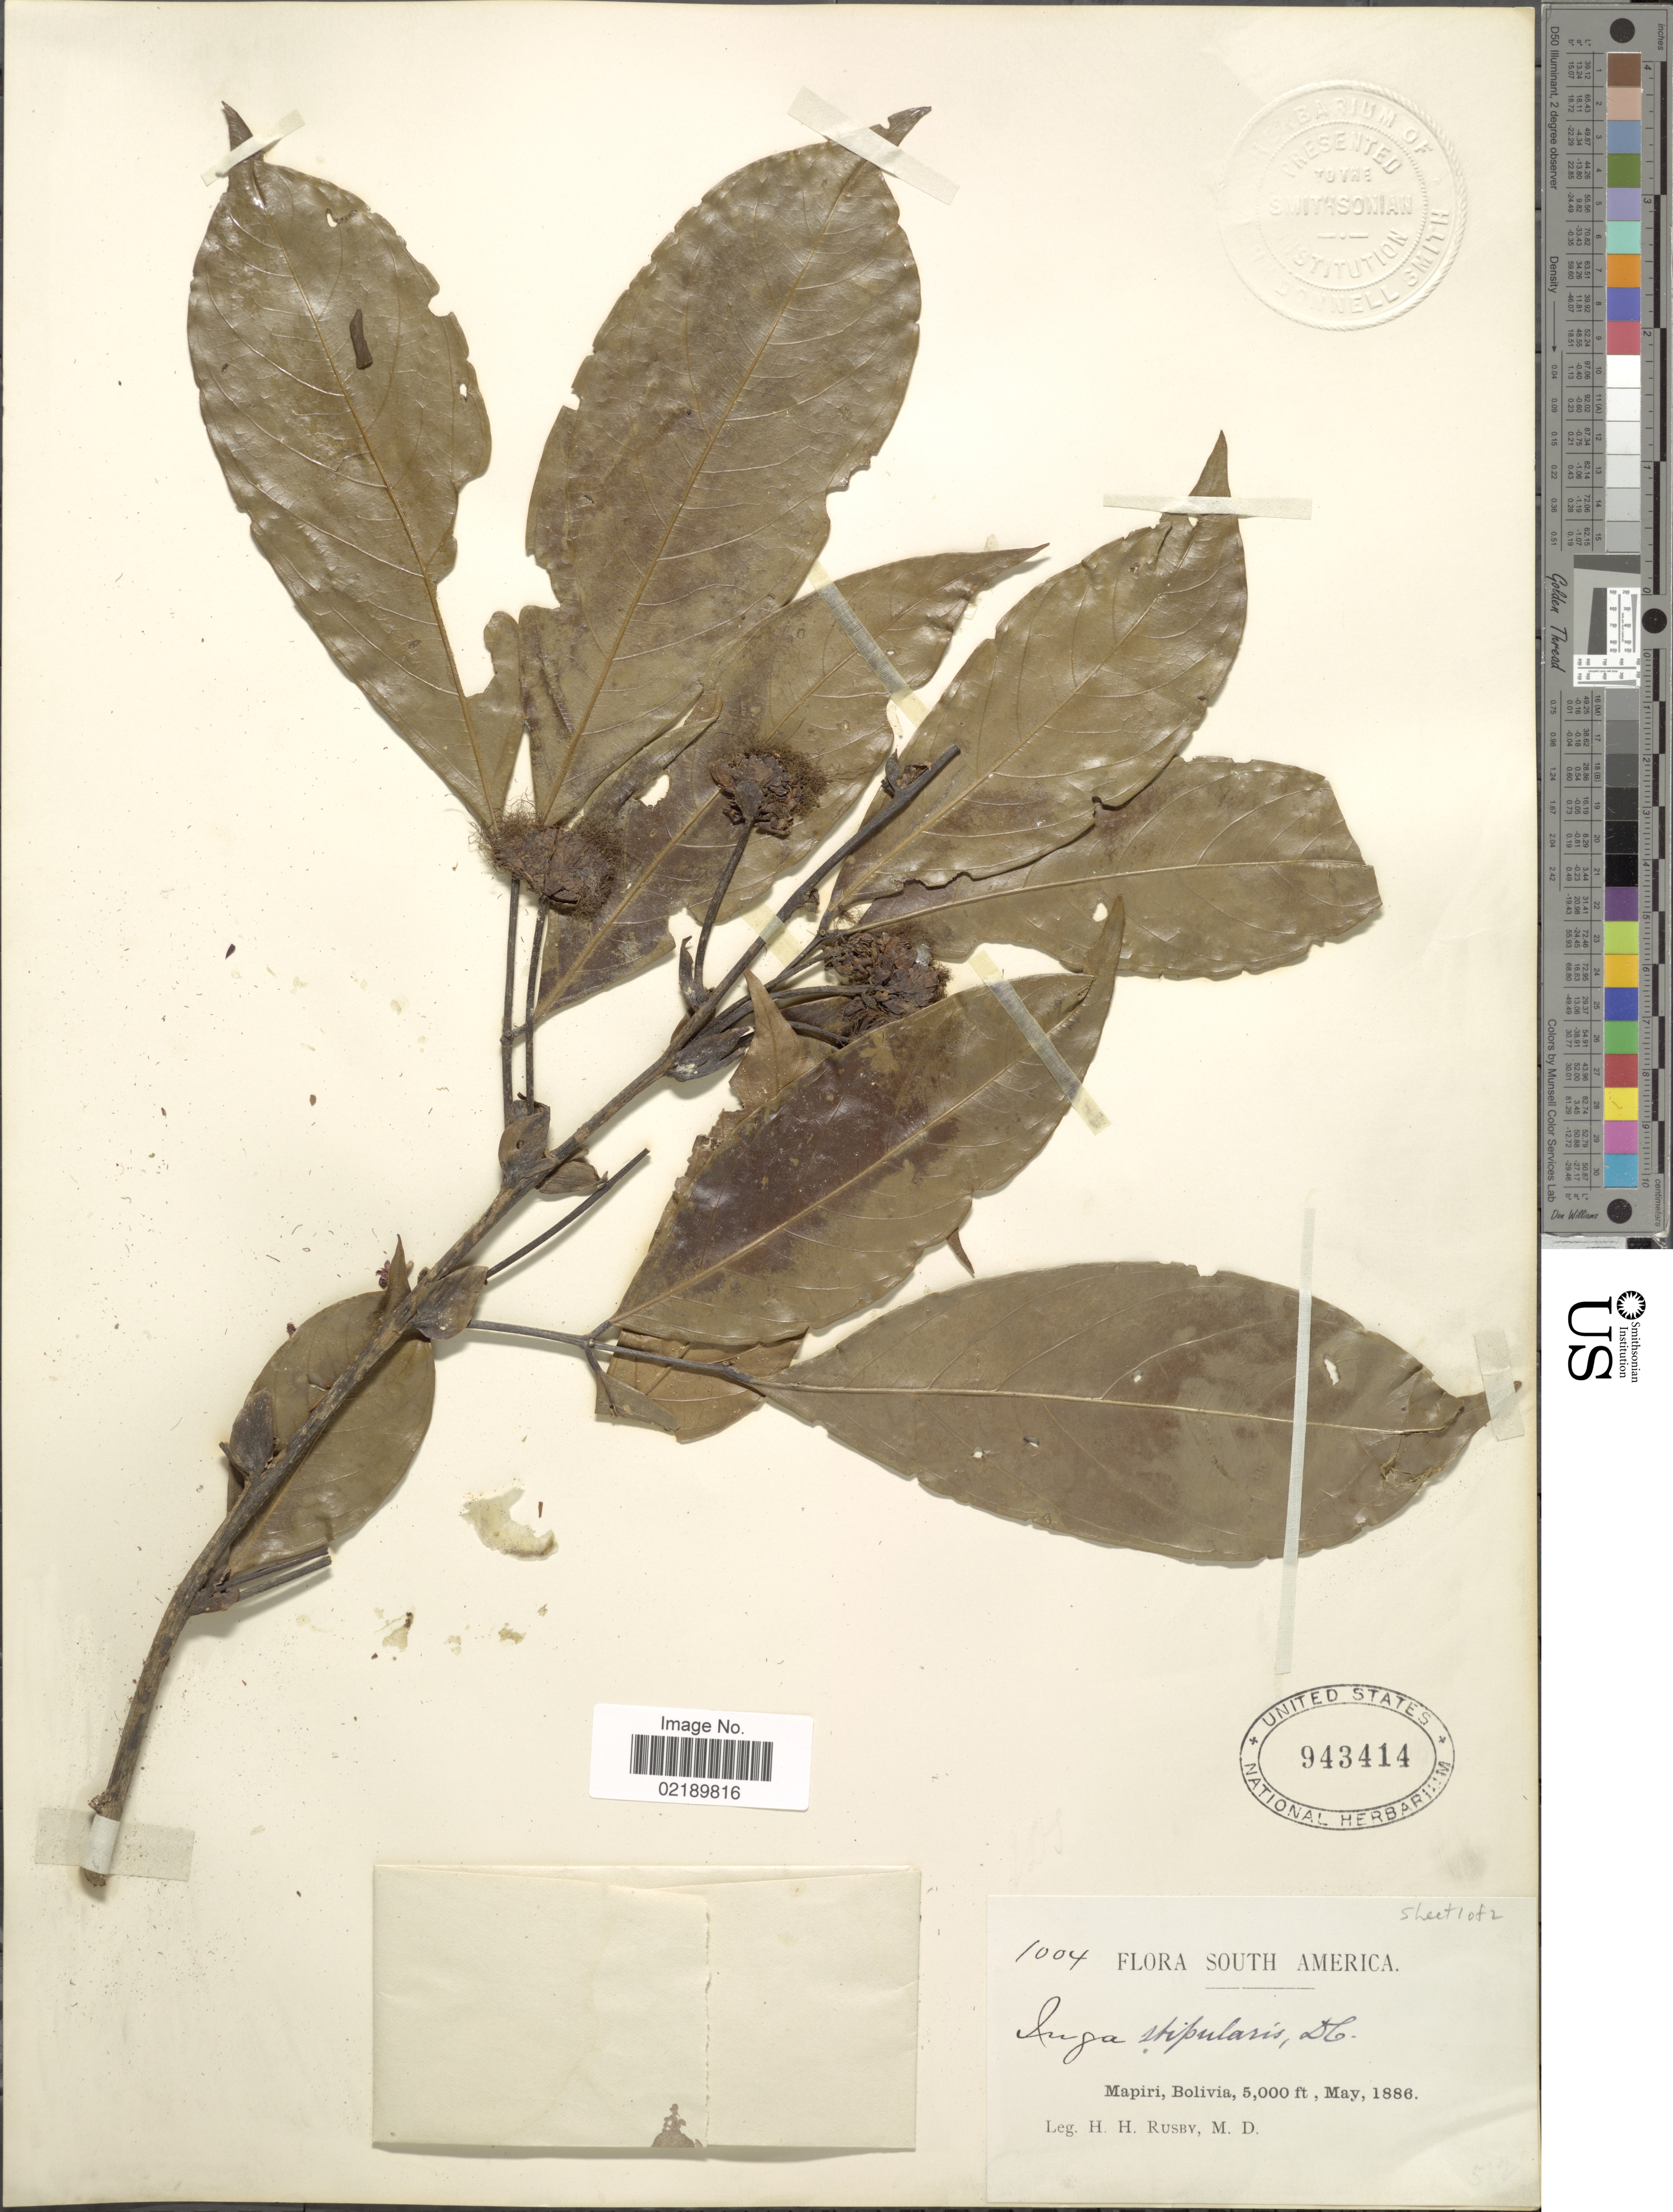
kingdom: Plantae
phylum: Tracheophyta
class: Magnoliopsida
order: Fabales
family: Fabaceae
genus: Inga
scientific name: Inga stipularis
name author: DC.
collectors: H. H. Rusby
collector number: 1004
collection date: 1886-05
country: Bolivia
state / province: La Páz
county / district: Larecaja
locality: Mapiri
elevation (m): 1524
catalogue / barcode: US 943414